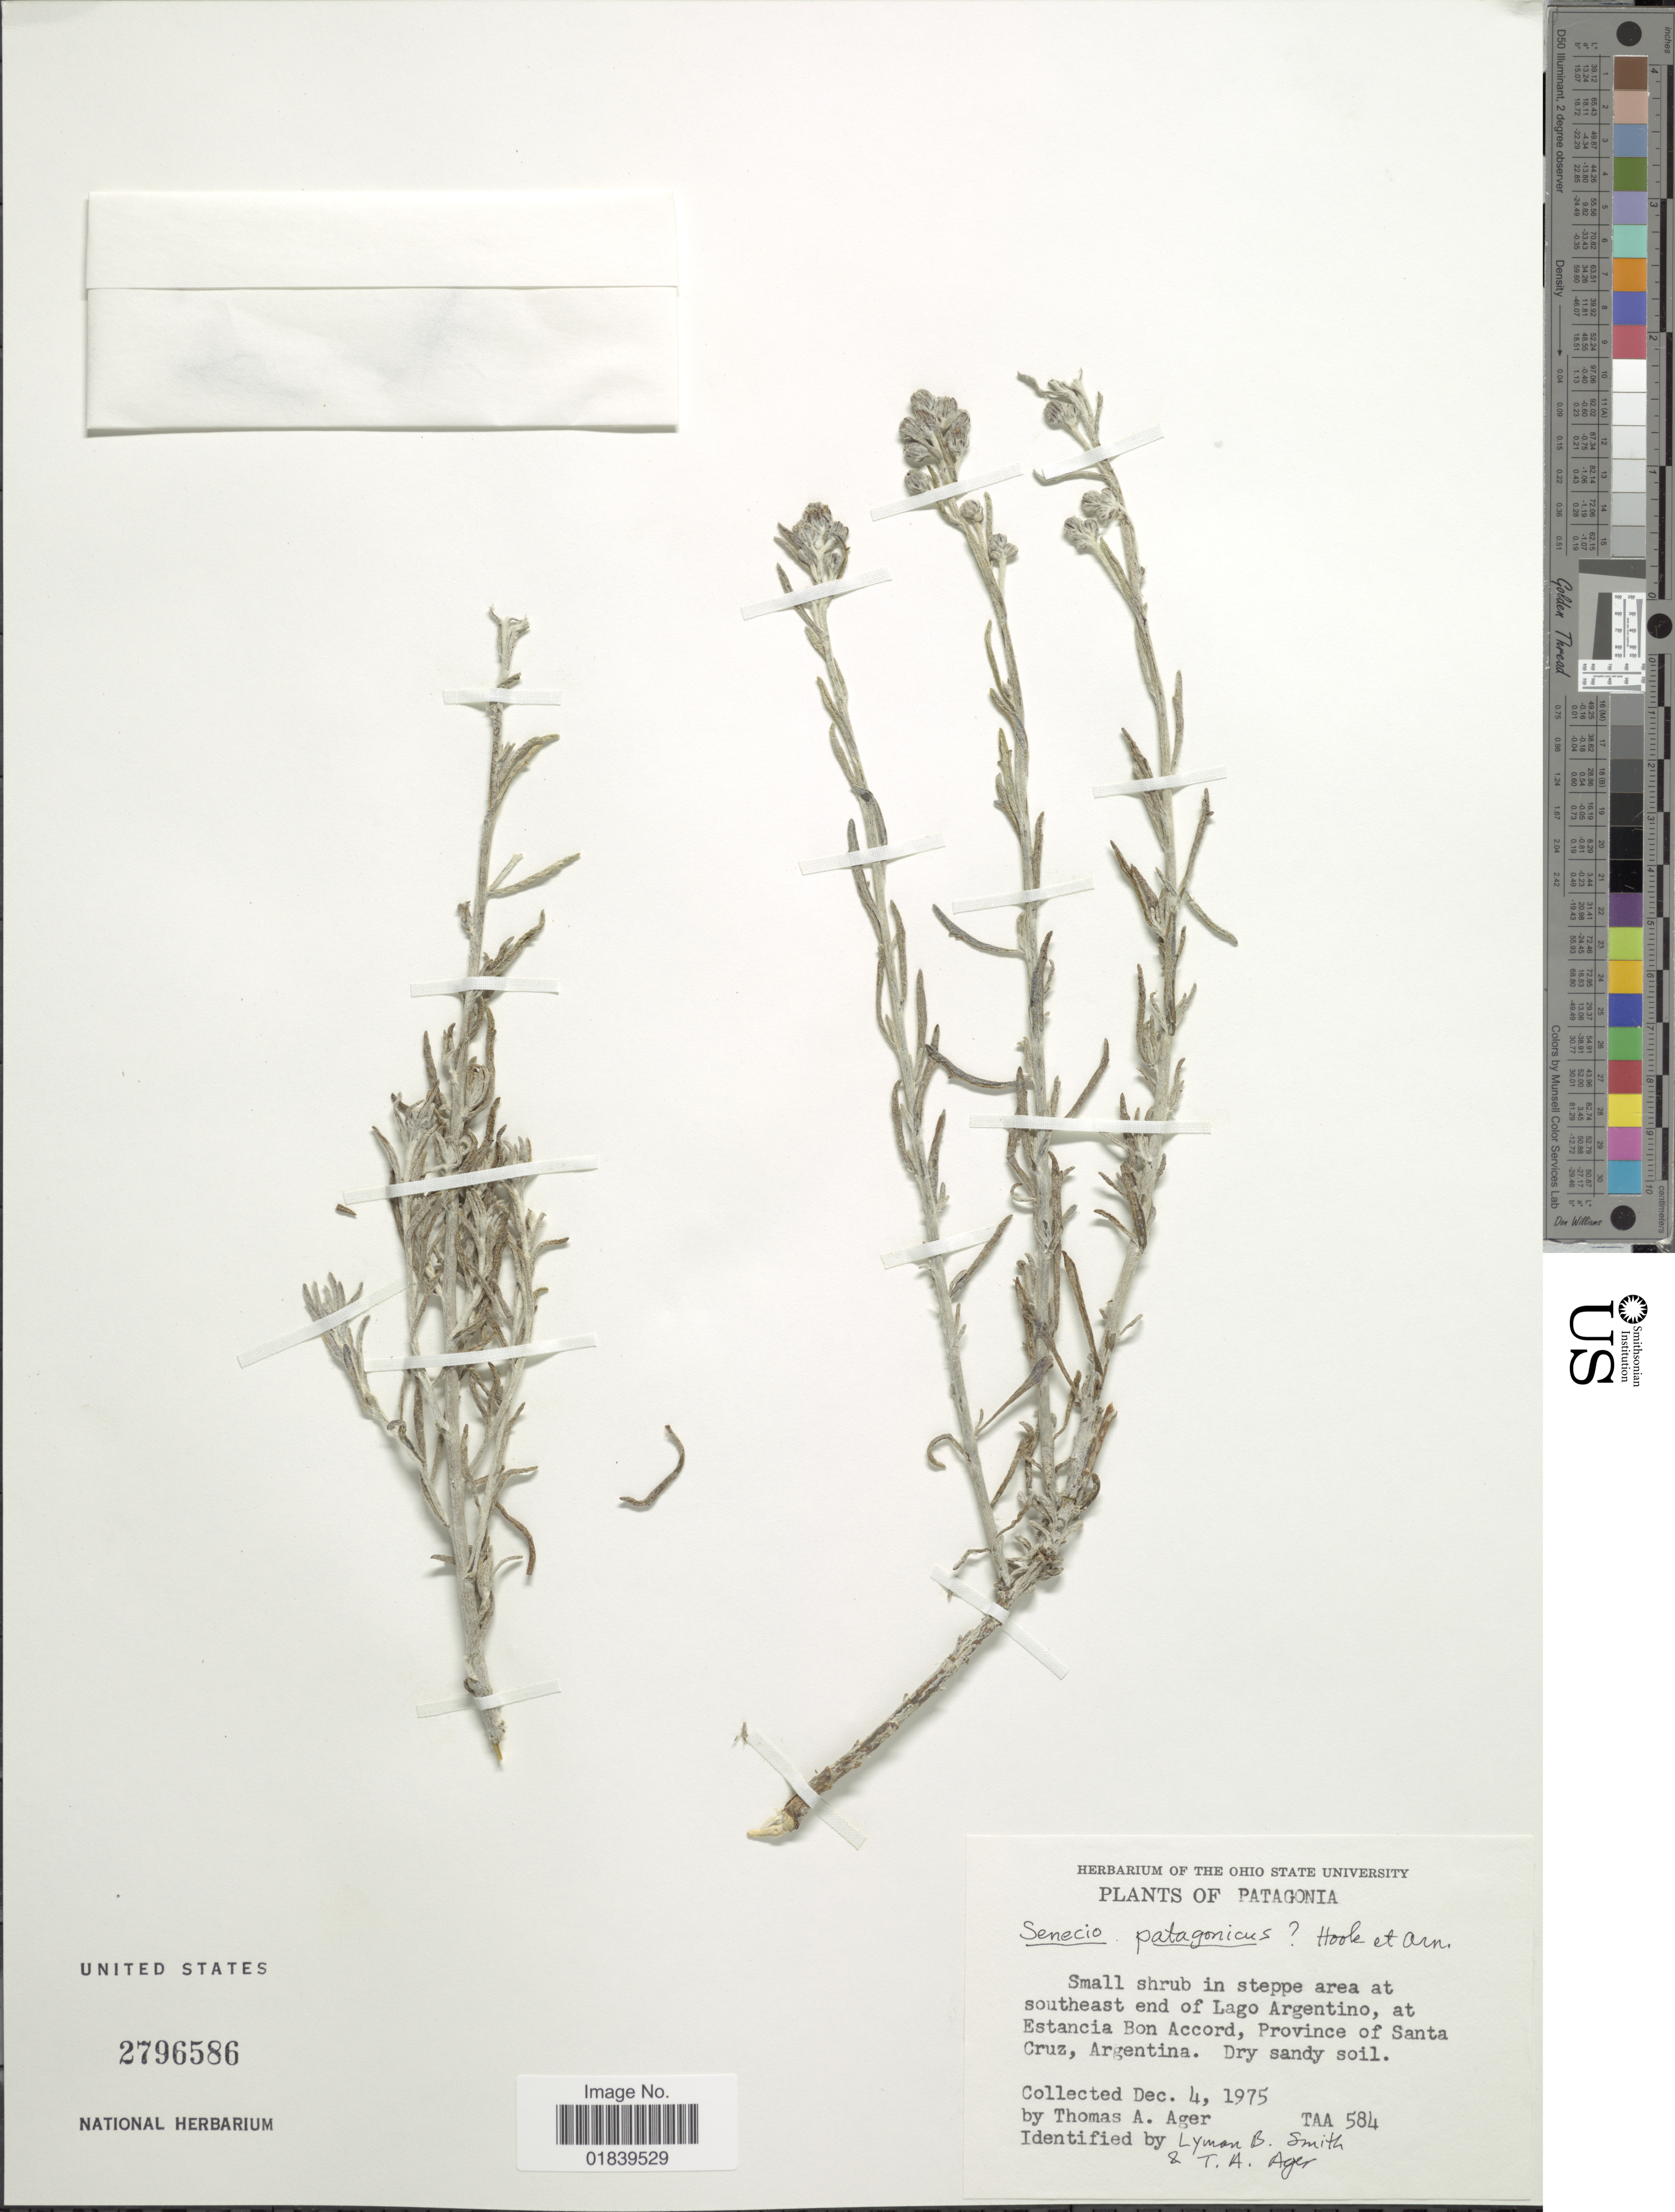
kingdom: Plantae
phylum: Tracheophyta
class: Magnoliopsida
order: Asterales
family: Asteraceae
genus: Senecio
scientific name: Senecio patagonicus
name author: Hook. & Arn.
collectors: T. A. Ager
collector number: TAA584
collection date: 1975-12-04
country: Argentina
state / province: Santa Cruz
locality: Area at southeast end of Lago Argentino, at Estancia Bon Accord, Province of Santa Cruz, Argentina.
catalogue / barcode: US 2796586